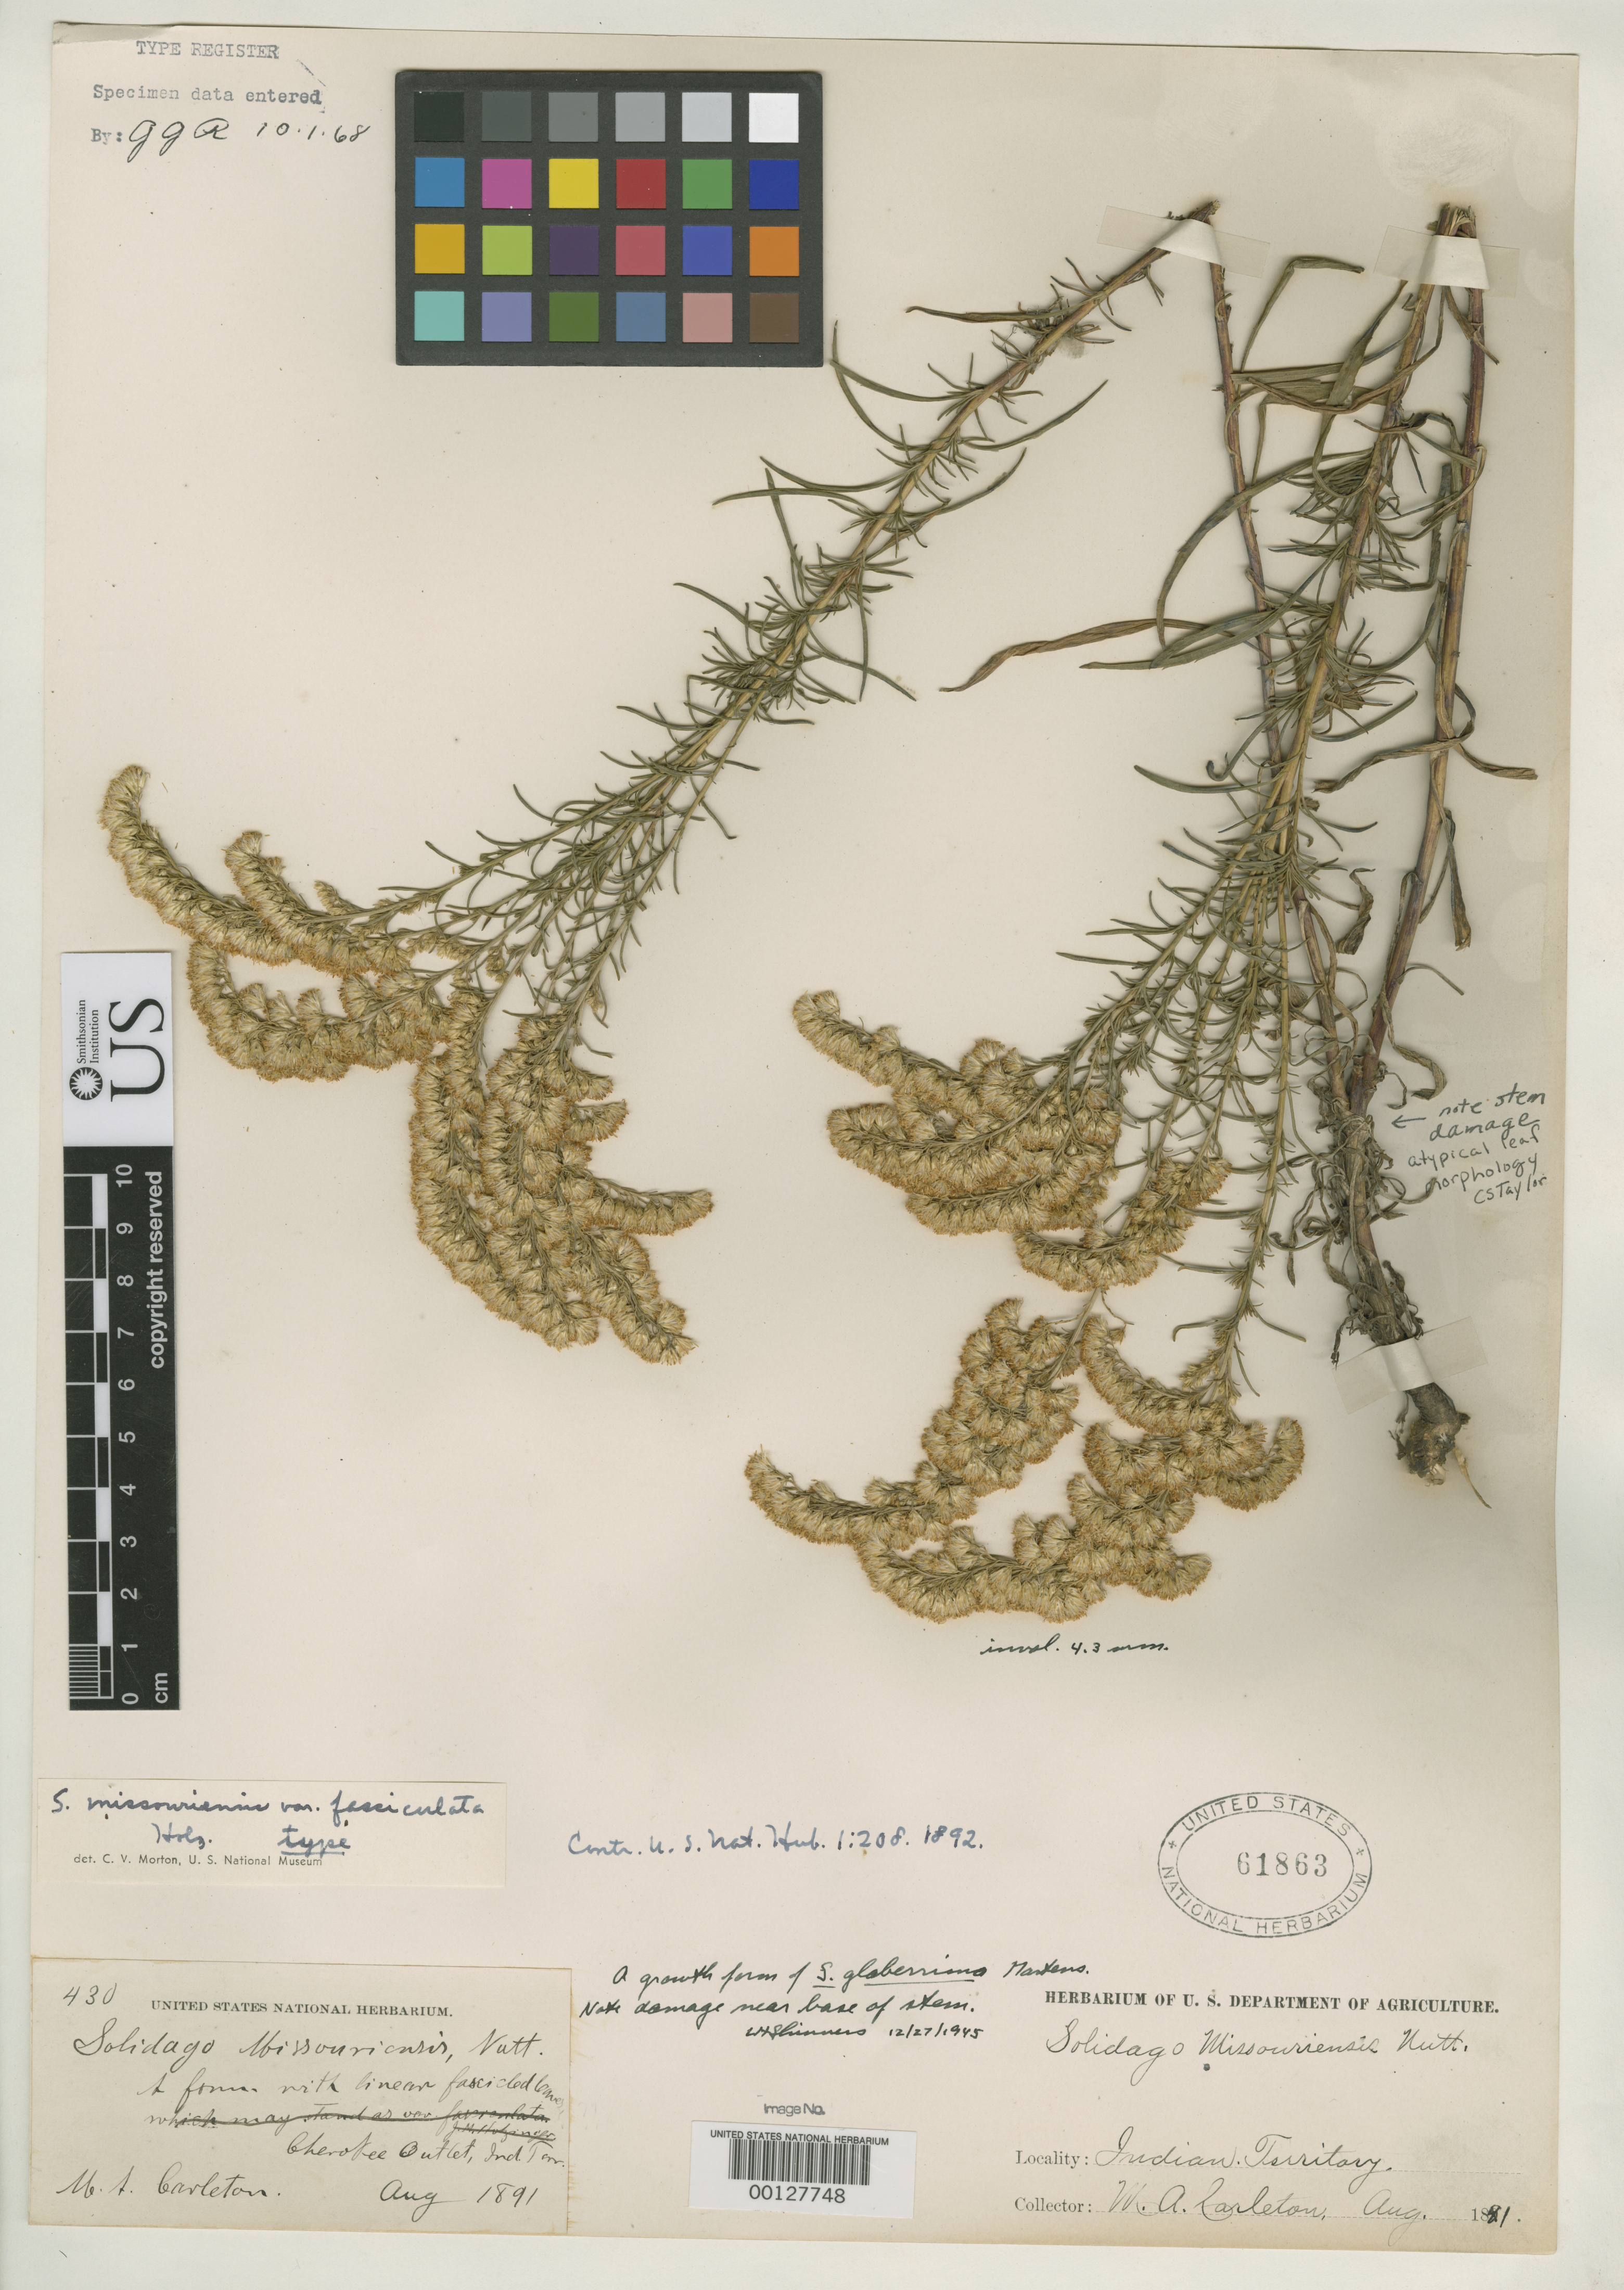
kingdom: Plantae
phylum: Tracheophyta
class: Magnoliopsida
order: Asterales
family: Asteraceae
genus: Solidago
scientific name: Solidago missouriensis var. fasciculata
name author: Holz.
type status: Holotype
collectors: M. A. Carleton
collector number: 430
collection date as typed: Aug 1891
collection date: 1891-08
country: United States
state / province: Oklahoma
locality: Cherokee Outlet.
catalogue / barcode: US 61863